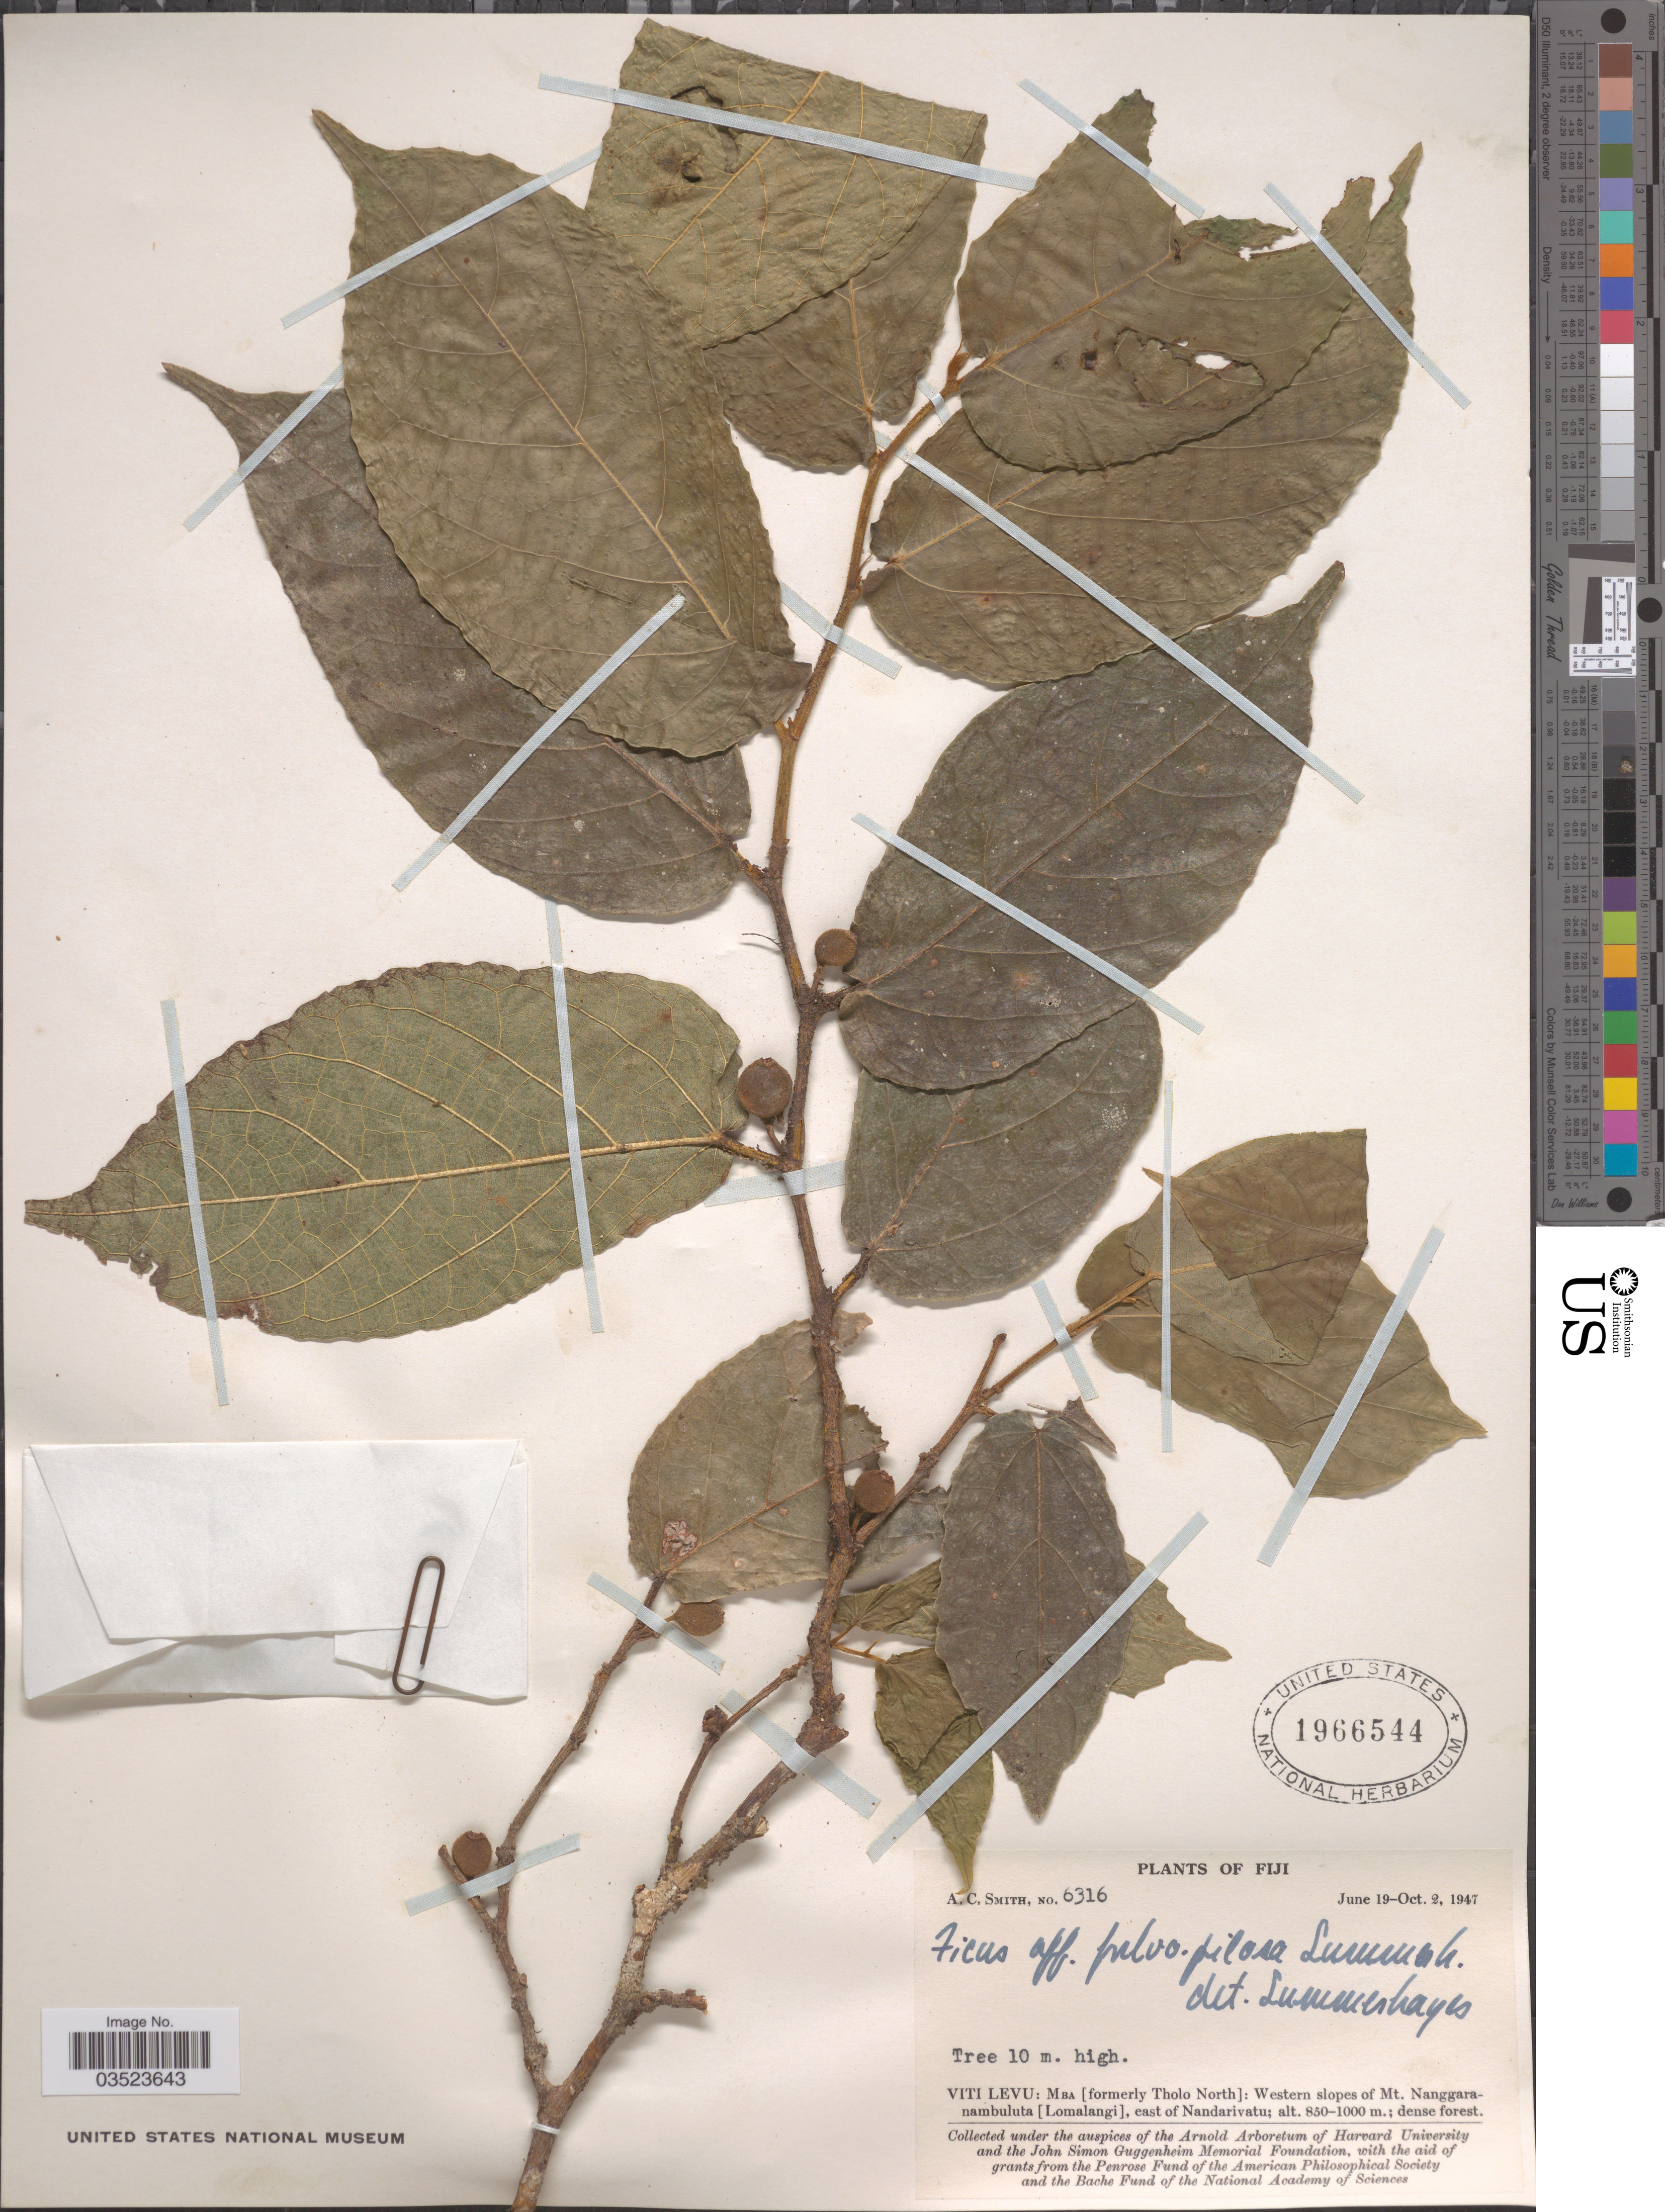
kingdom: Plantae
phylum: Tracheophyta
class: Magnoliopsida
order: Rosales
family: Moraceae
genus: Ficus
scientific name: Ficus fulvo-pilosa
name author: Summerh. in A.C. Sm.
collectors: A. C. Smith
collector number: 6316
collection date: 1947-06-19/1947-10-02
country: Fiji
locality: Viti Levu: Mba [formerly Tholo North]: Western slopes of Mt. Nanggaranambuluta [Lomalangi], east of Nandarivatu.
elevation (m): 850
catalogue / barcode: US 1966544